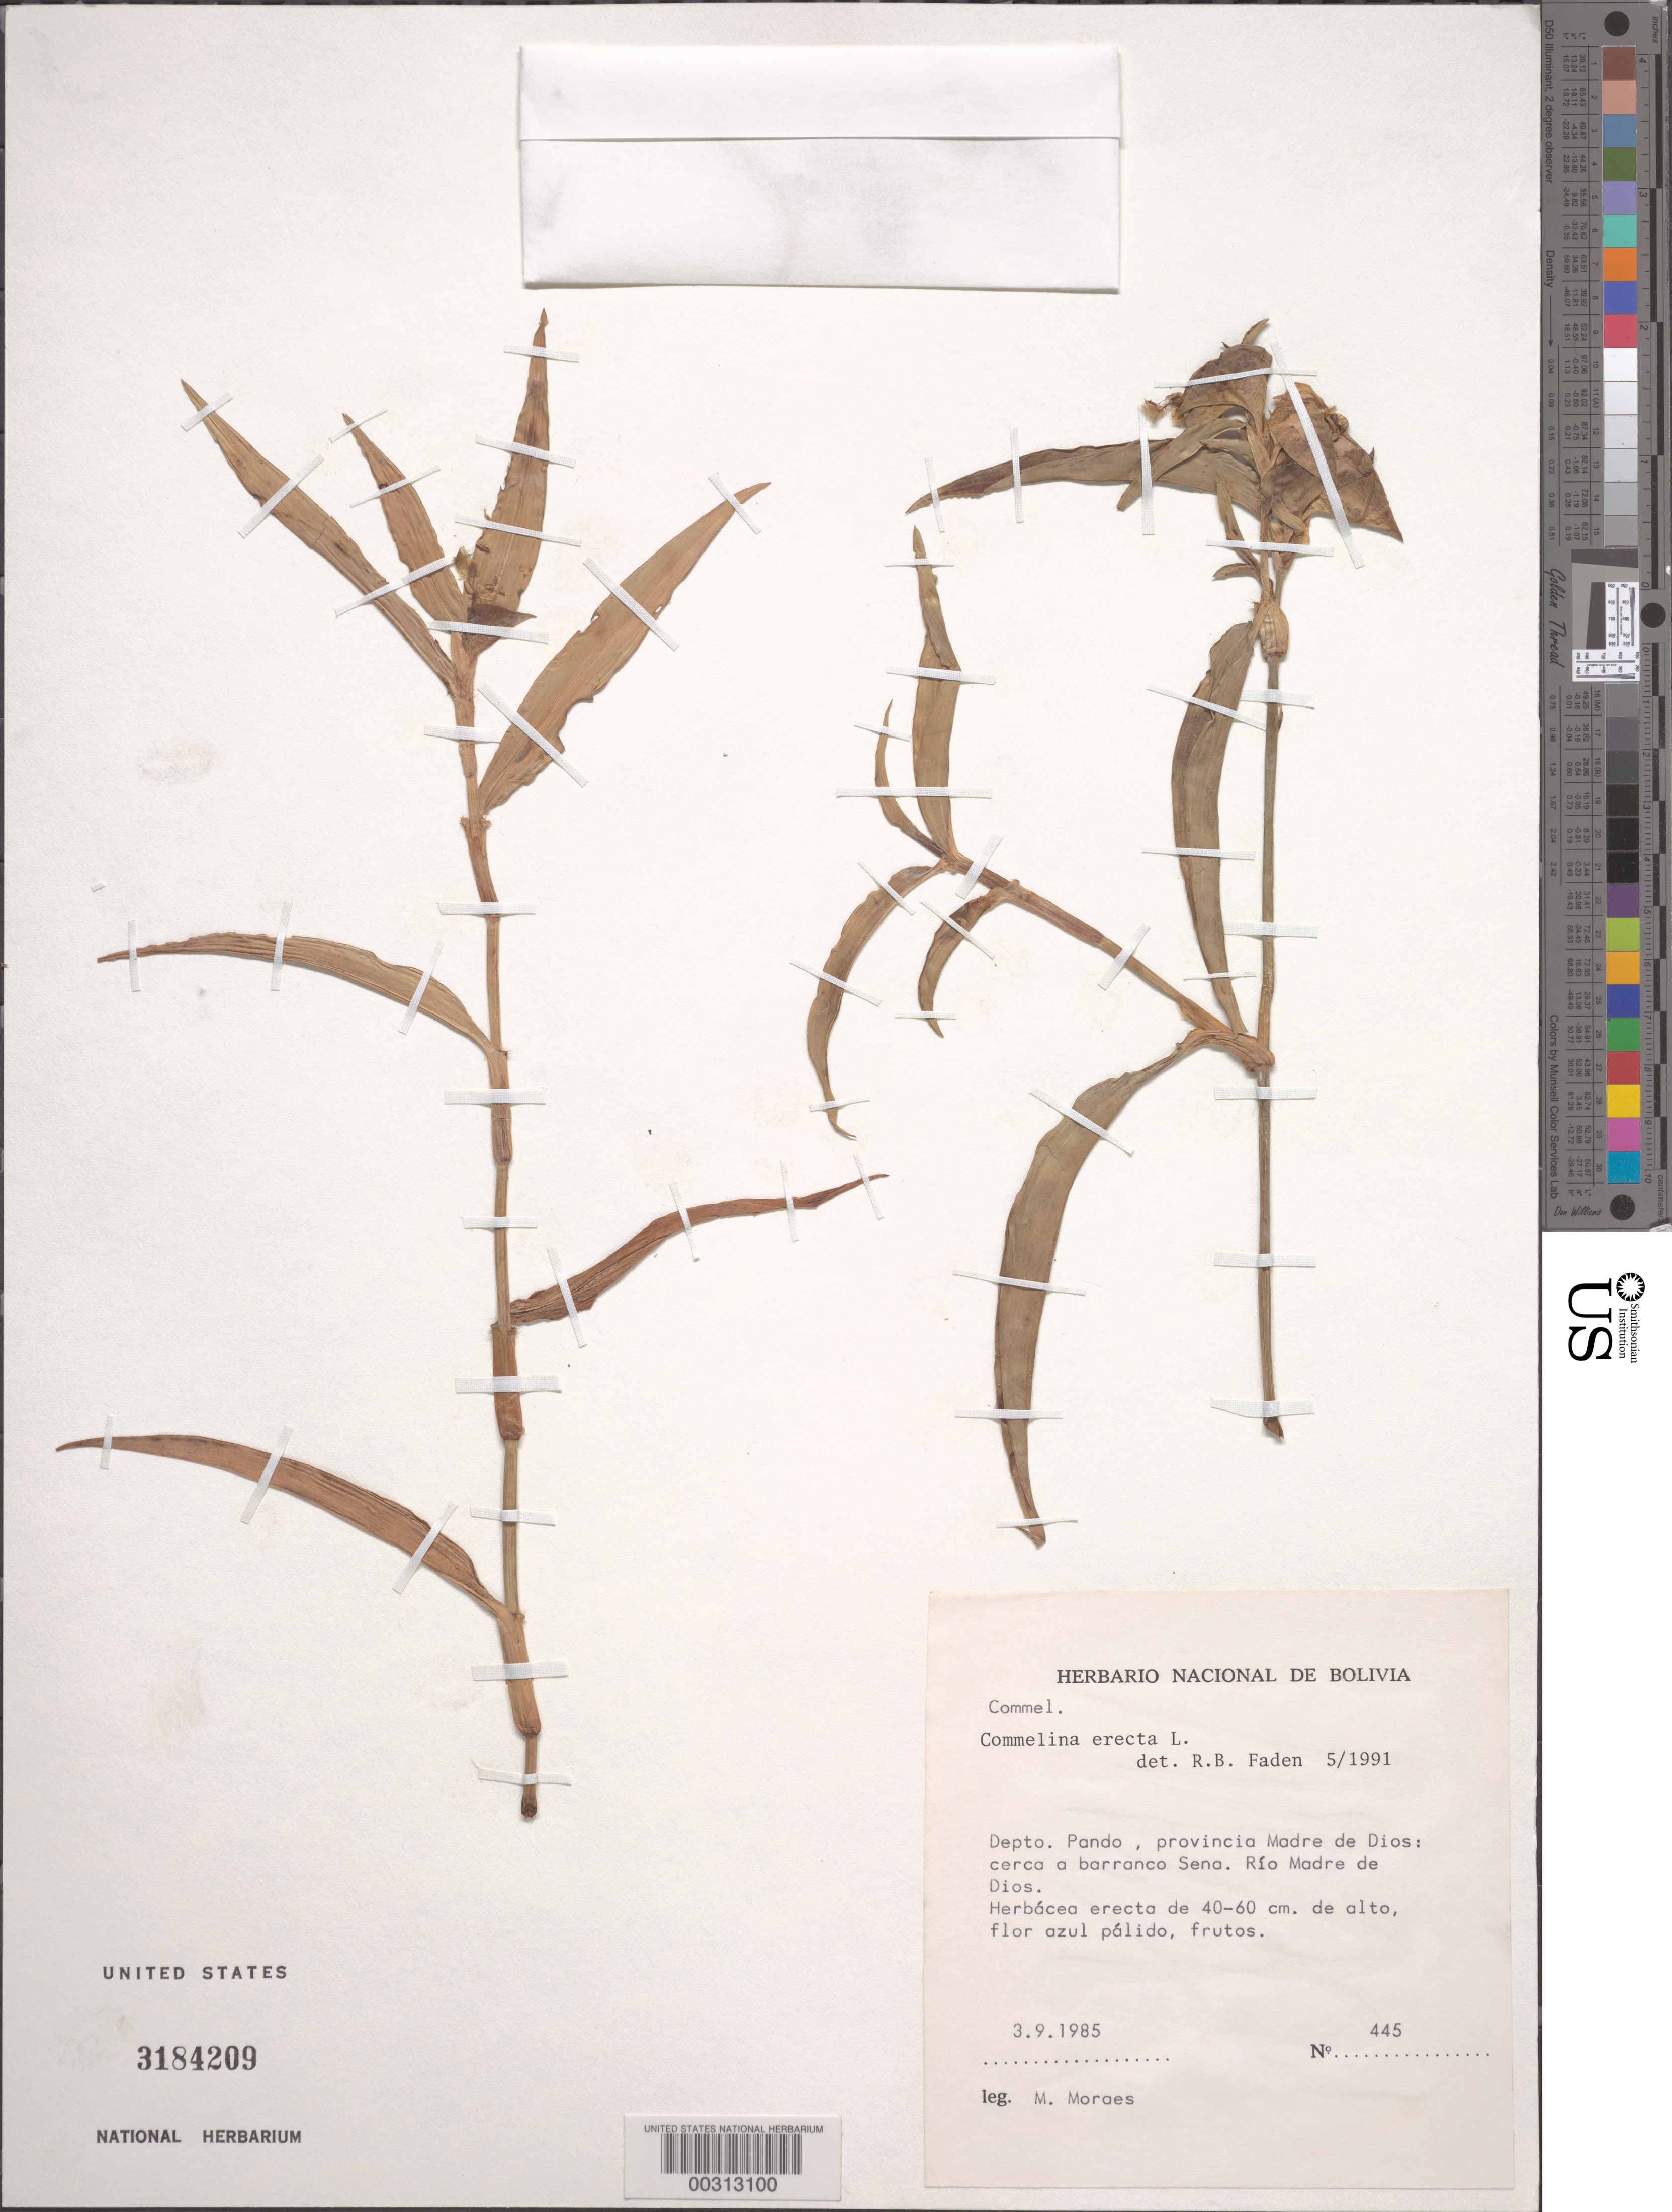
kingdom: Plantae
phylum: Tracheophyta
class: Liliopsida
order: Commelinales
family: Commelinaceae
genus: Commelina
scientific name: Commelina erecta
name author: L.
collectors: M. Moraes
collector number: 445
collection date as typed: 03 Sep 1985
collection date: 1985-09-03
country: Bolivia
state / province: Pando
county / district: Madre De Dios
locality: Rio Madre de Dios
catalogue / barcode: US 3184209